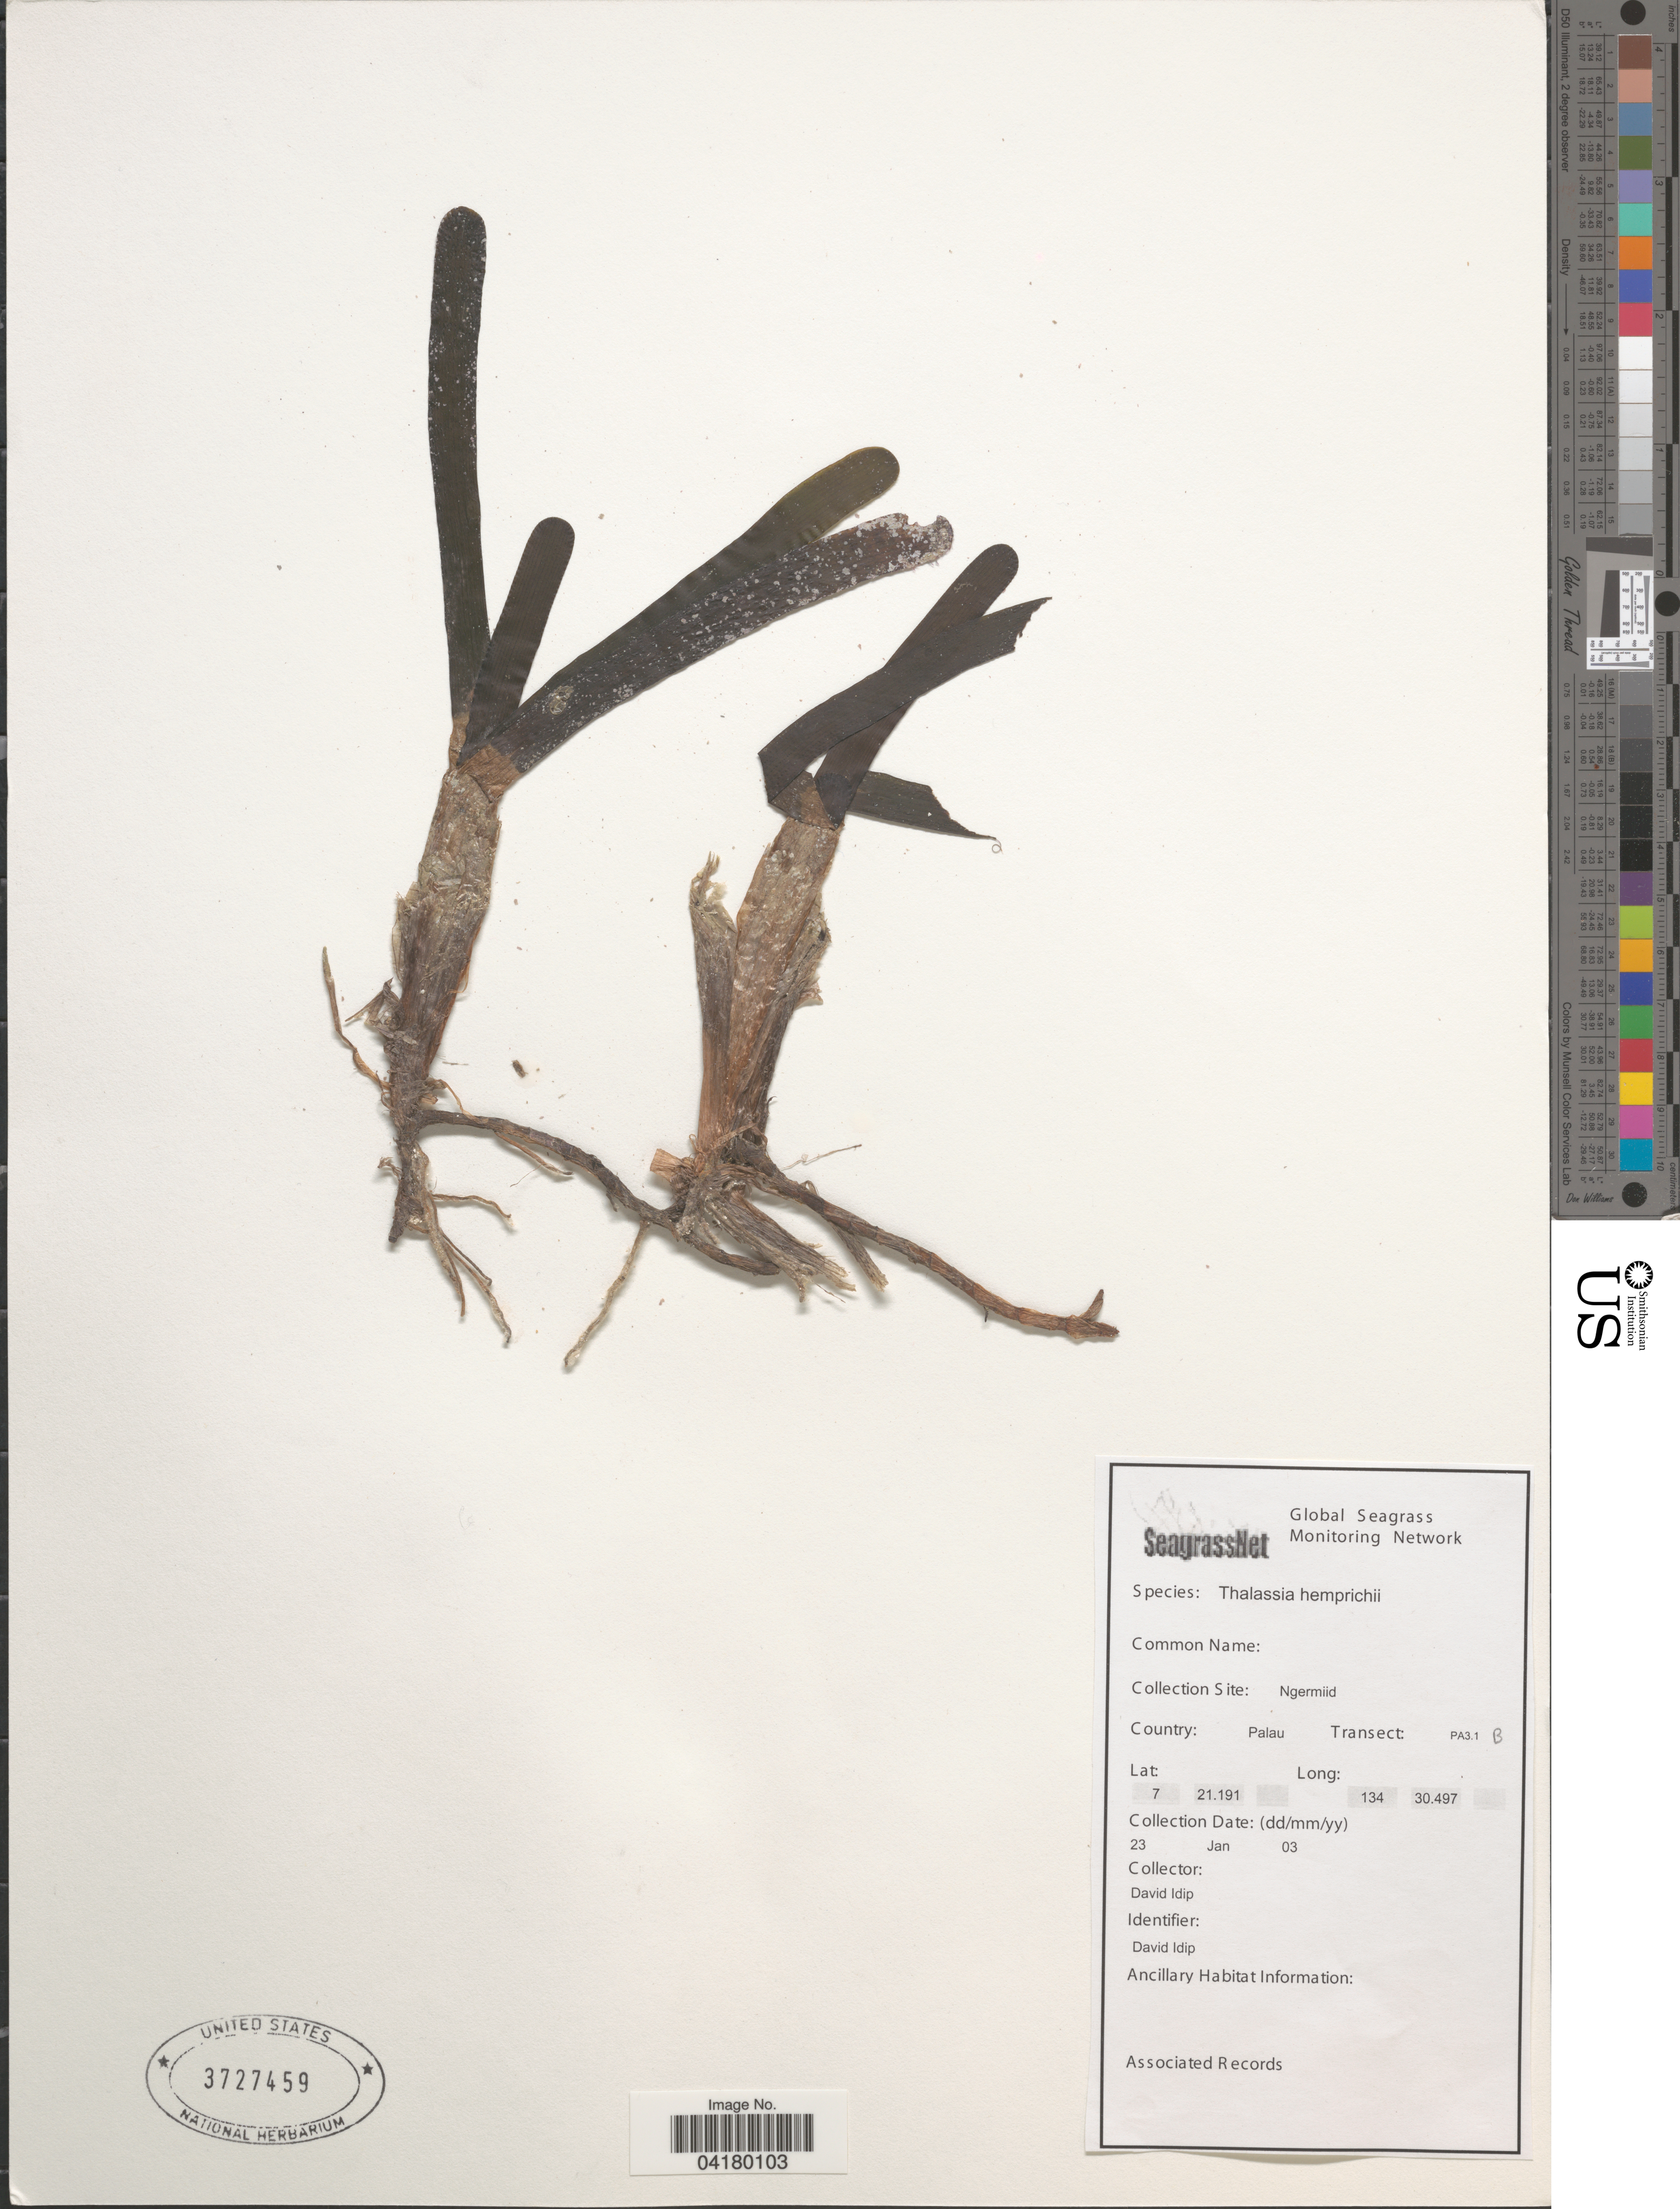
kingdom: Plantae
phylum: Tracheophyta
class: Liliopsida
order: Alismatales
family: Hydrocharitaceae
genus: Thalassia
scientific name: Thalassia hemprichii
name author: Asch.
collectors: D. Idip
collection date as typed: Transcribed d/m/y: 23/1/3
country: Palau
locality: Collection Site: Ngermiid. Country: Palau. Transect: PA3.1B.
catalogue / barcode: US 3727459